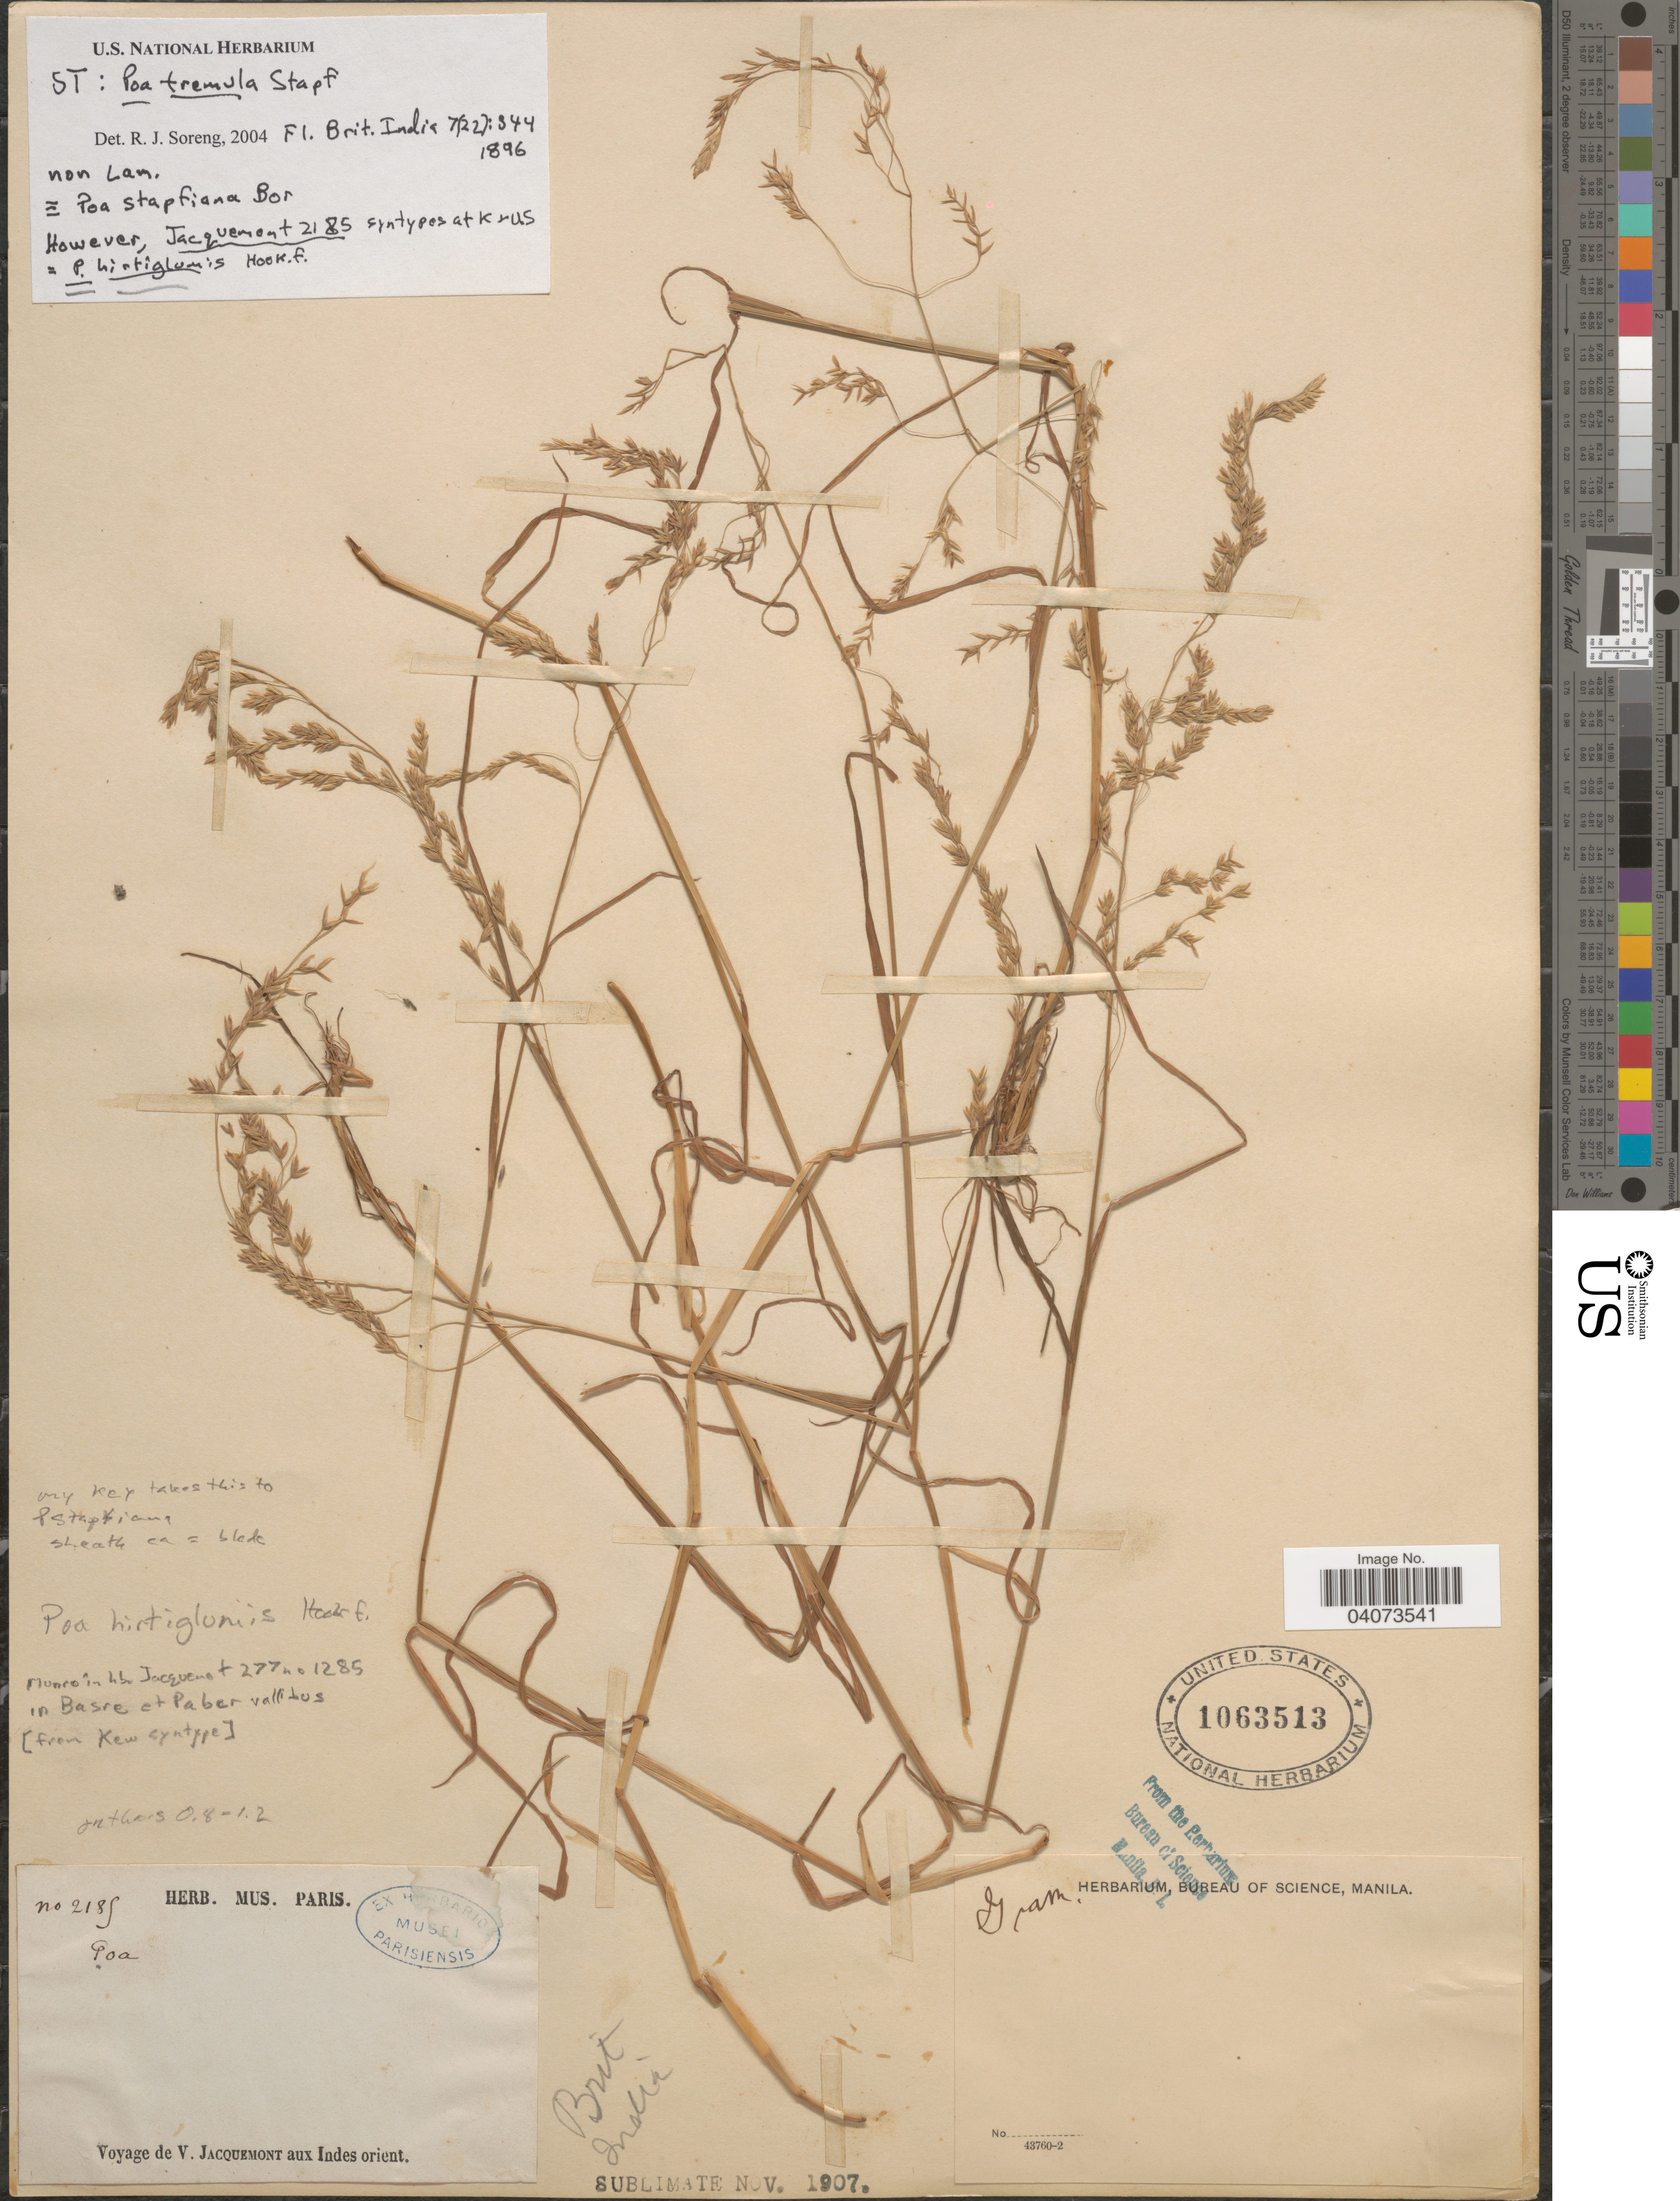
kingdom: Plantae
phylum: Tracheophyta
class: Liliopsida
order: Poales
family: Poaceae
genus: Poa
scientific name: Poa hirtiglumis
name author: Hook. f.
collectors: V. Jacquemont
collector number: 2185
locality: Brit. India.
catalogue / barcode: US 1063513